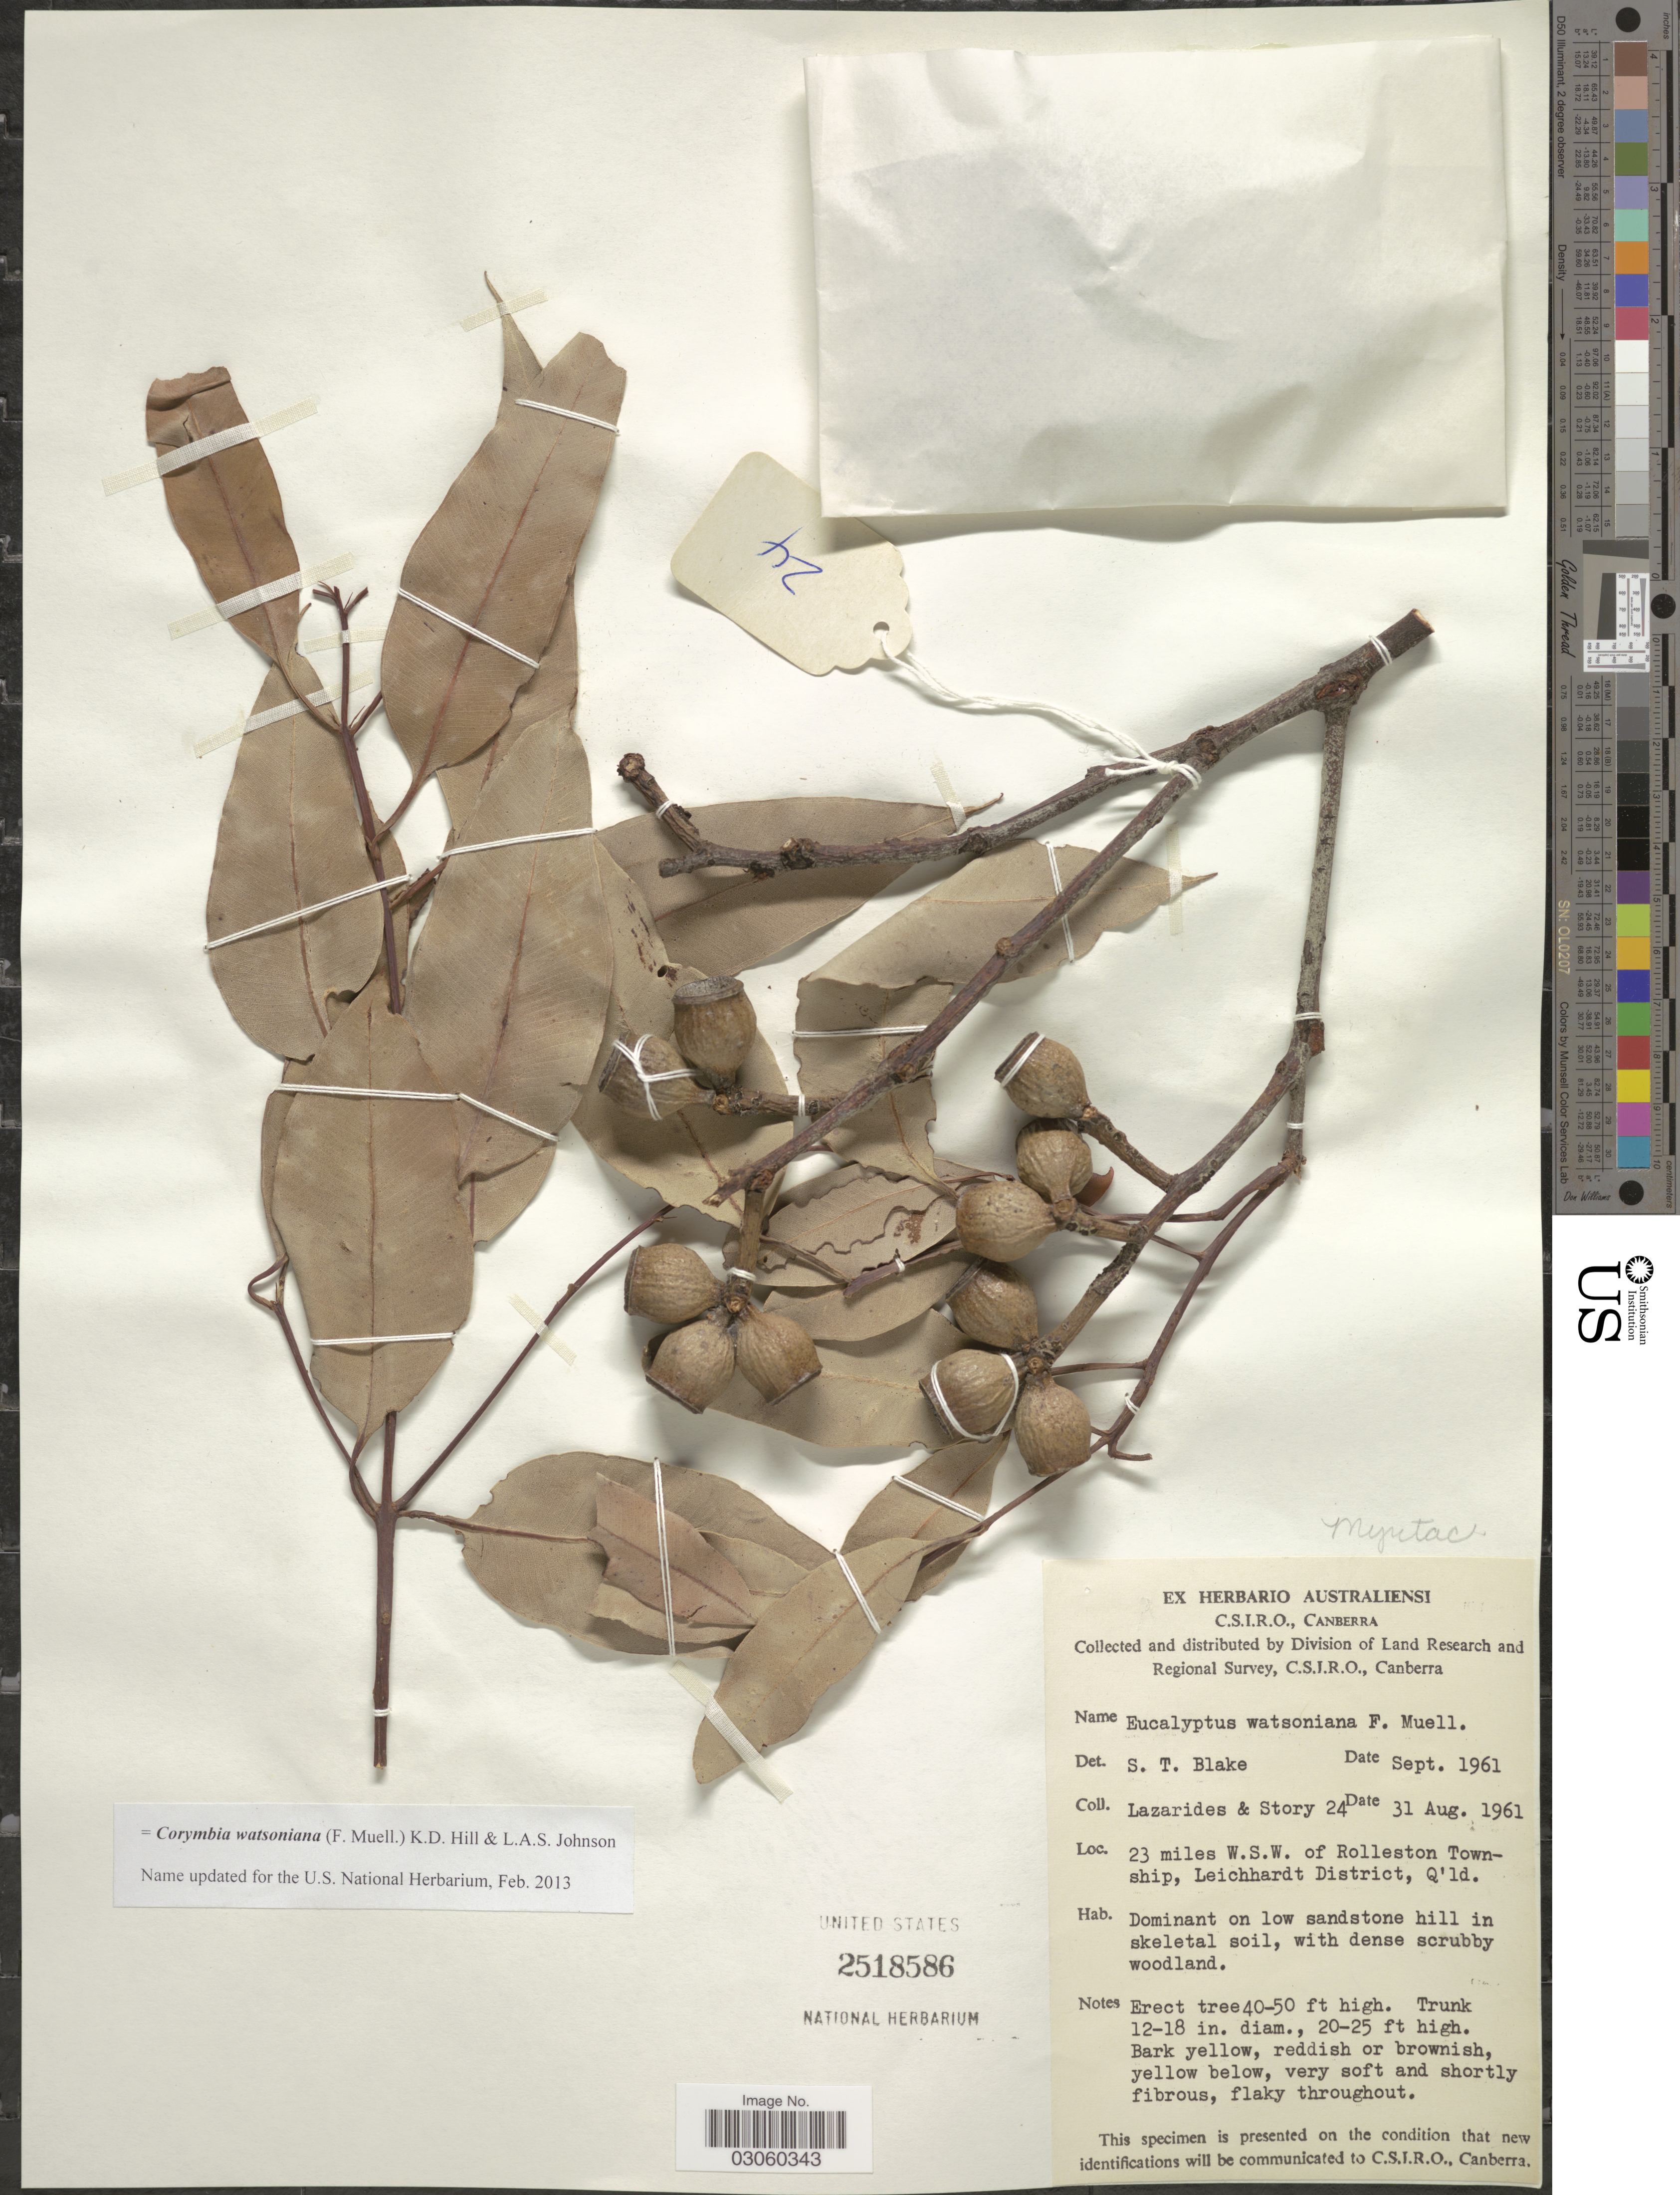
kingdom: Plantae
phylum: Tracheophyta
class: Magnoliopsida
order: Myrtales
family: Myrtaceae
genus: Corymbia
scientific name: Corymbia watsoniana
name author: (F. Muell.) K.D. Hill & L.A.S. Johnson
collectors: M. Lazarides & -. Story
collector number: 24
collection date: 1961-08-31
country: Australia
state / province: Queensland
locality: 23 miles W.S.W. of Rolleston Township, Leichhardt District, Q'ld.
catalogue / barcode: US 2518586